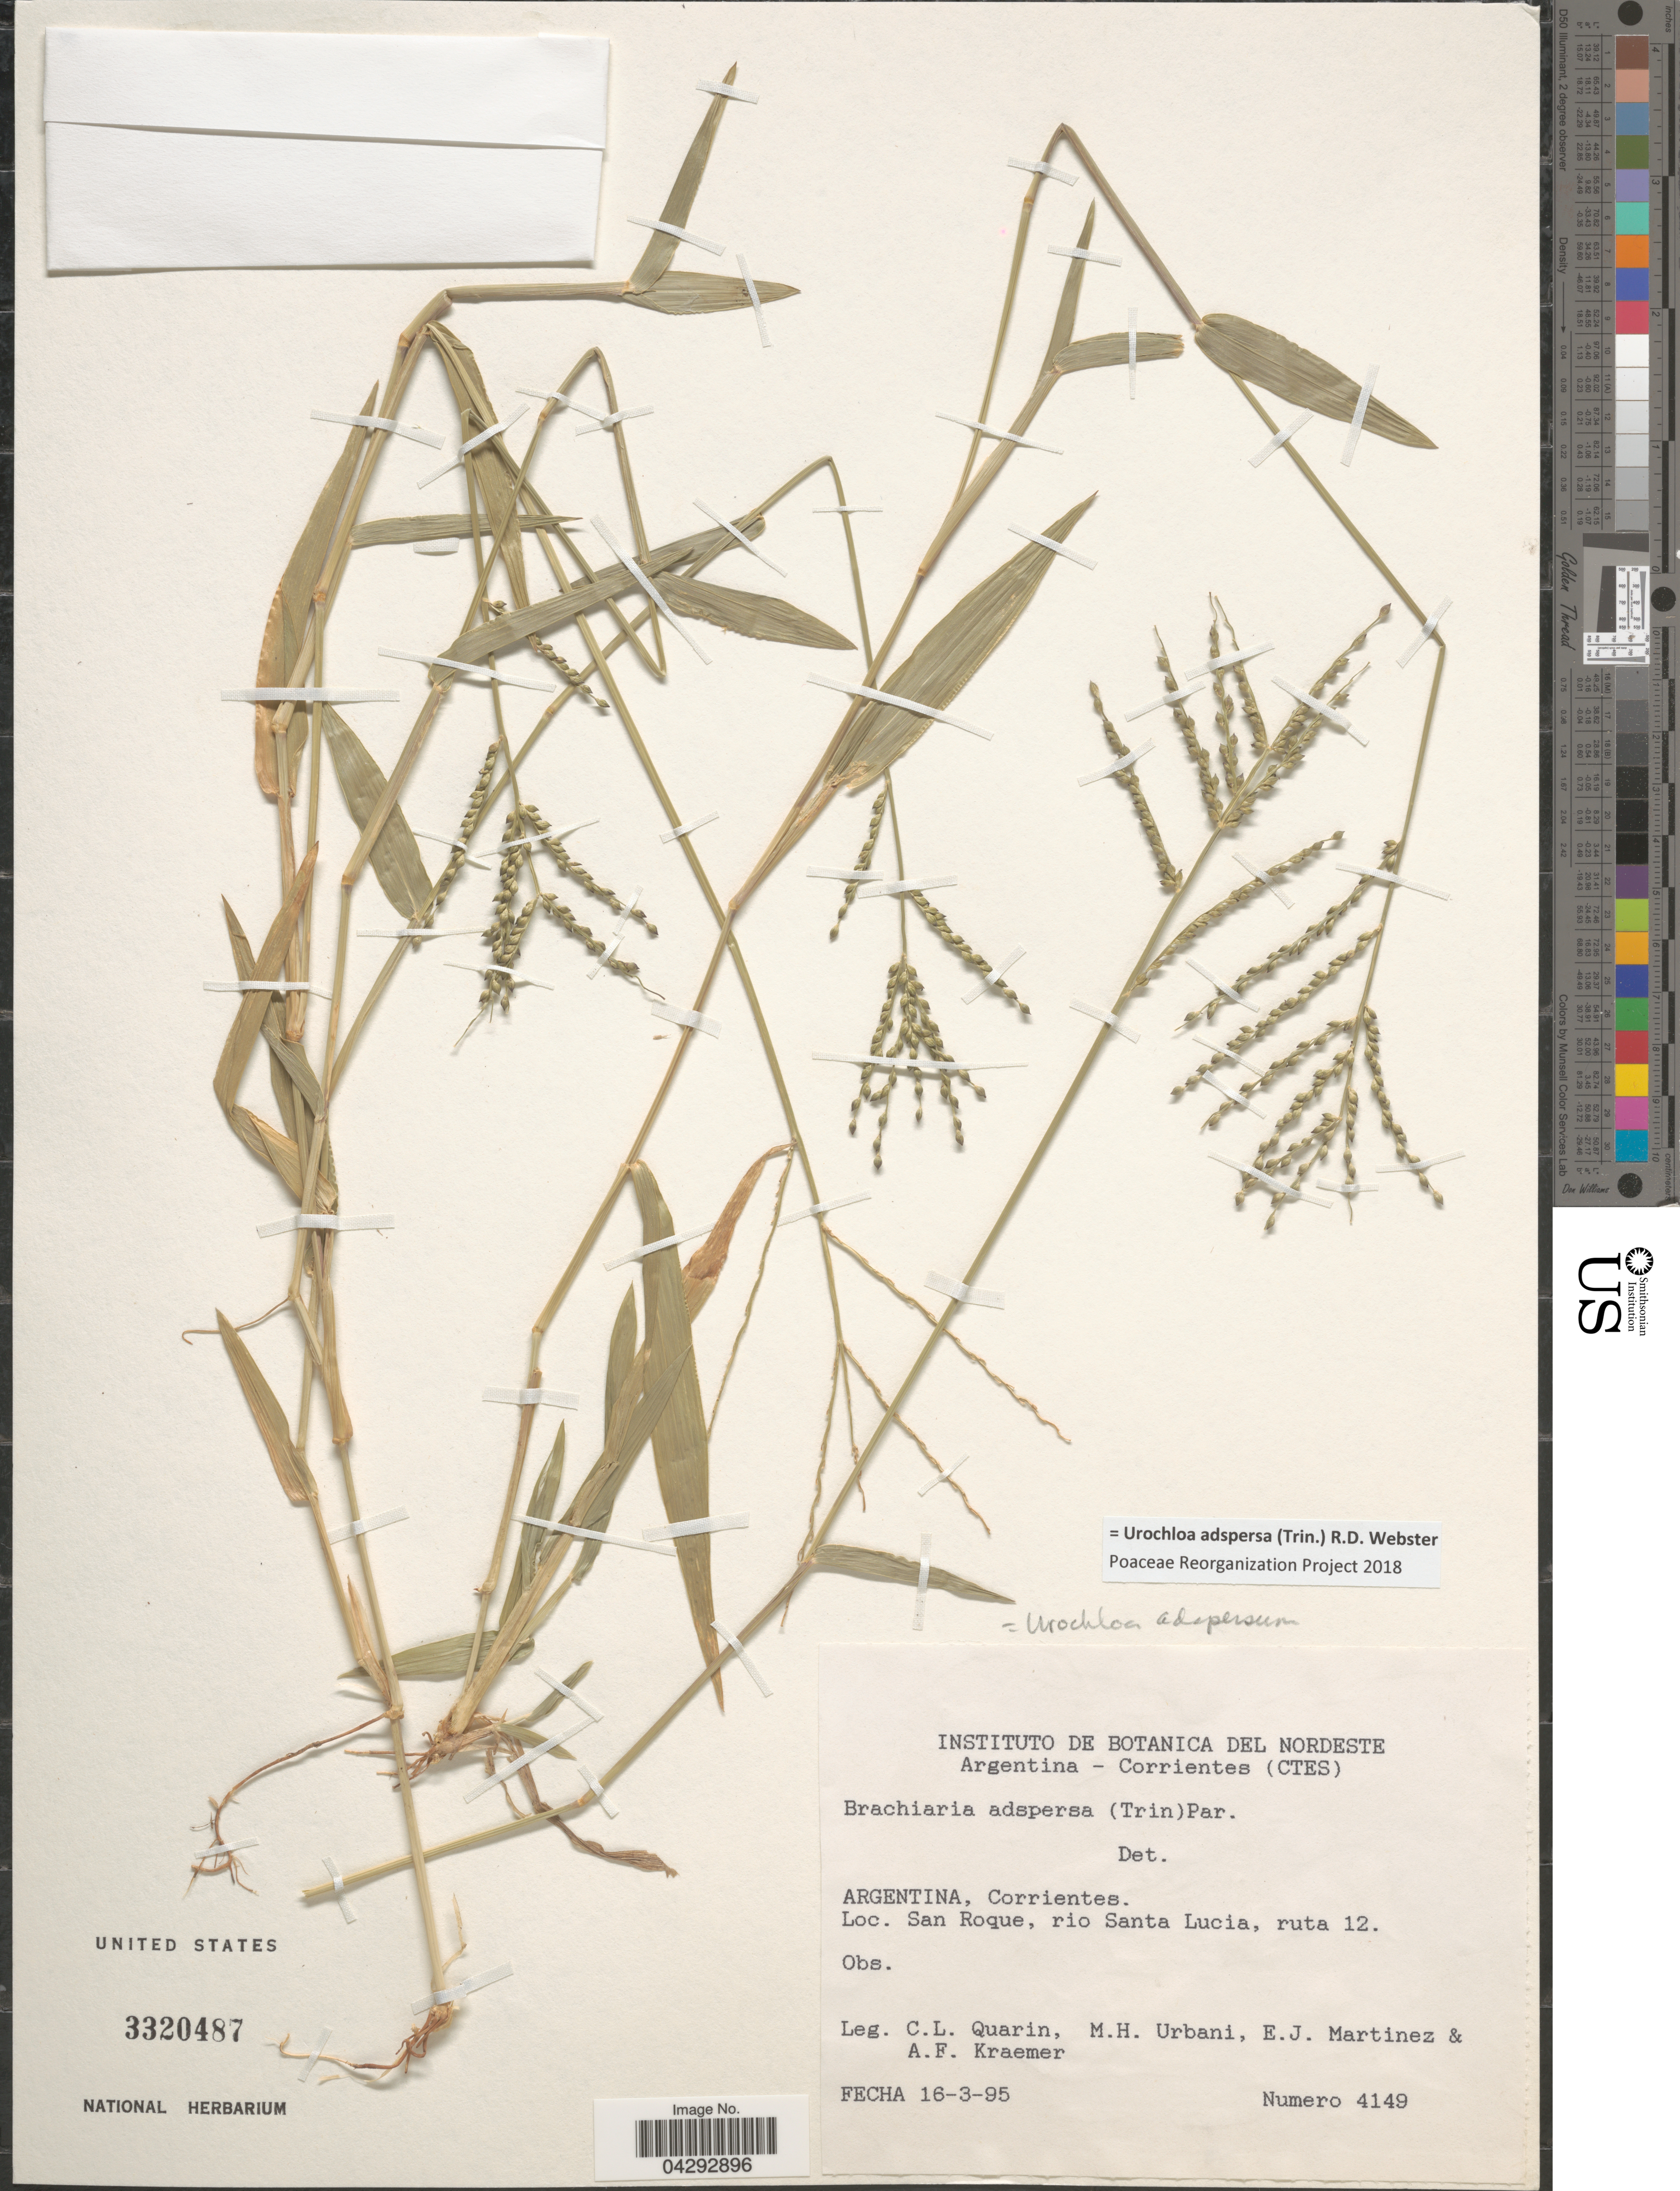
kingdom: Plantae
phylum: Tracheophyta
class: Liliopsida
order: Poales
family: Poaceae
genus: Urochloa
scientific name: Urochloa adspersa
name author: (Trin.) R.D. Webster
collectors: C. Quarin, M. Urbani, E. Martínez & A. Kraemer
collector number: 4149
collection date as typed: Transcribed d/m/y: 16/3/95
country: Argentina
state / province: Corrientes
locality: San Roque, rio Santa Lucia, ruta 12.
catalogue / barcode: US 3320487